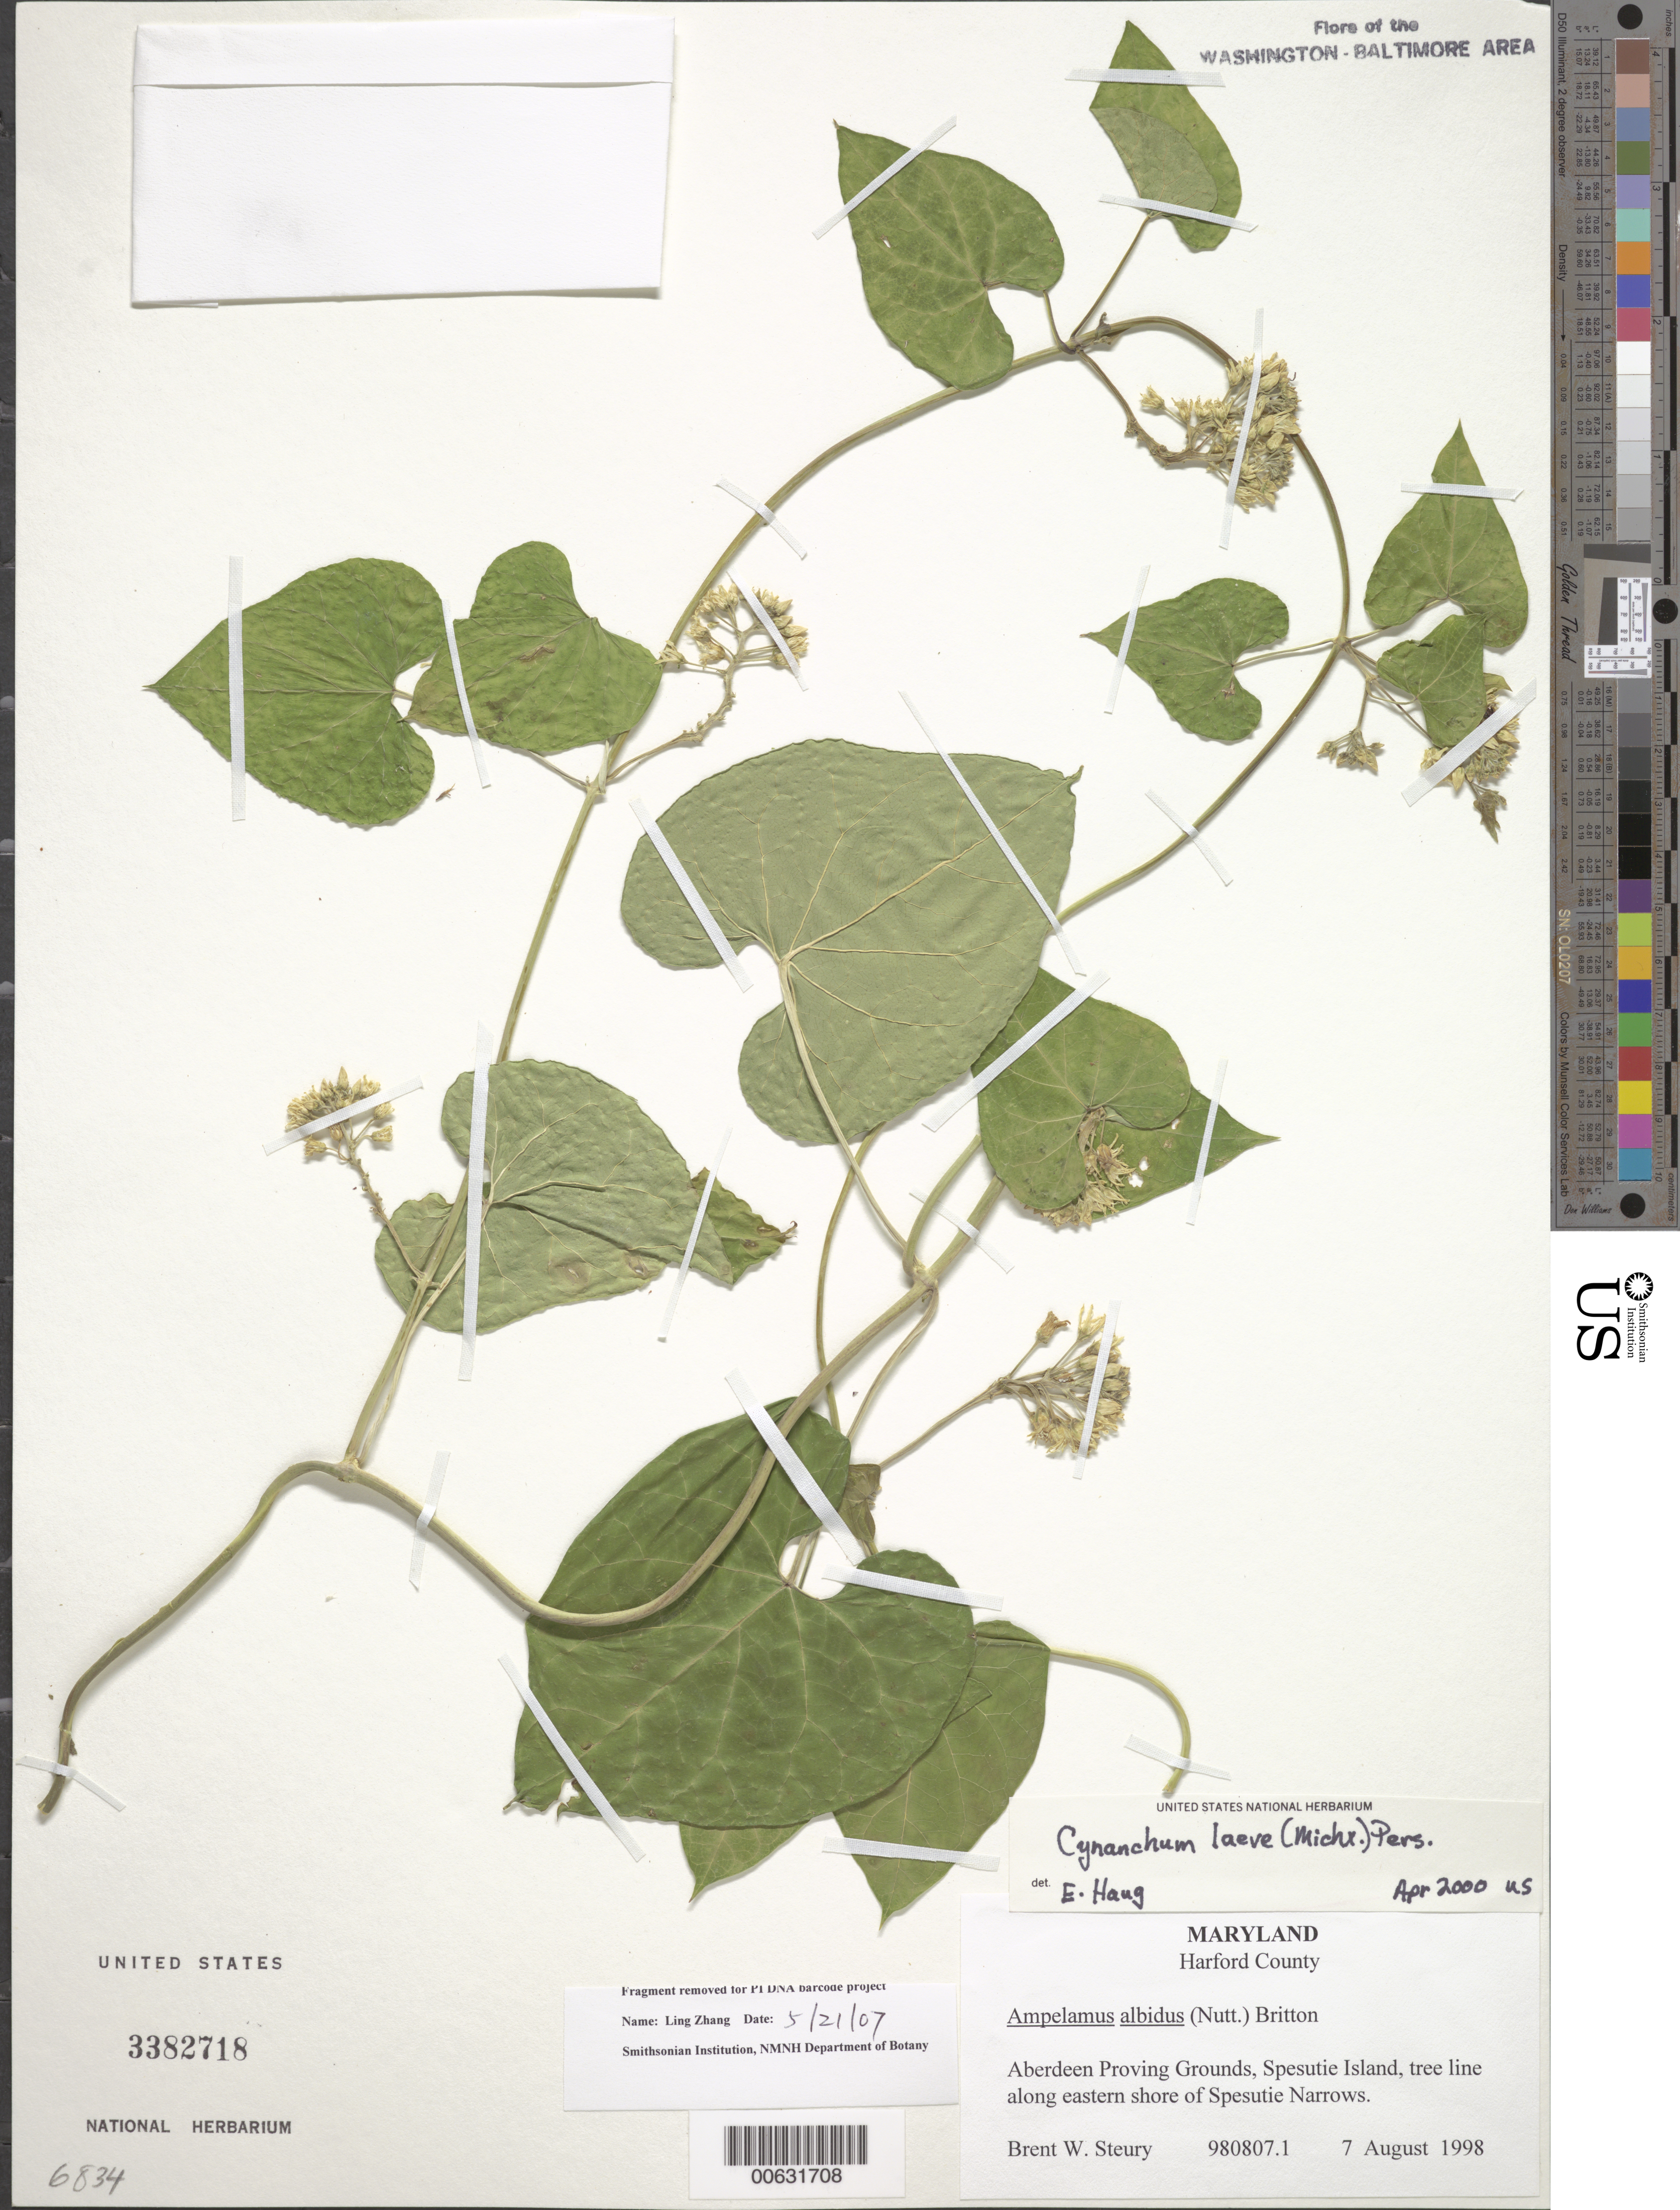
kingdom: Plantae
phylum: Tracheophyta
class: Magnoliopsida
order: Gentianales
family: Apocynaceae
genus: Cynanchum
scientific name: Cynanchum laeve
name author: (Michx.) Pers.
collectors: B. Steury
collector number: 980807.1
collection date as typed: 07 Aug 1998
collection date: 1998-08-07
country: United States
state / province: Maryland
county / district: Harford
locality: Aberdeen Proving Grounds, Spesutie Island, along eastern shore of Spesutie Narrows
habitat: Tree line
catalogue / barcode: US 3382718